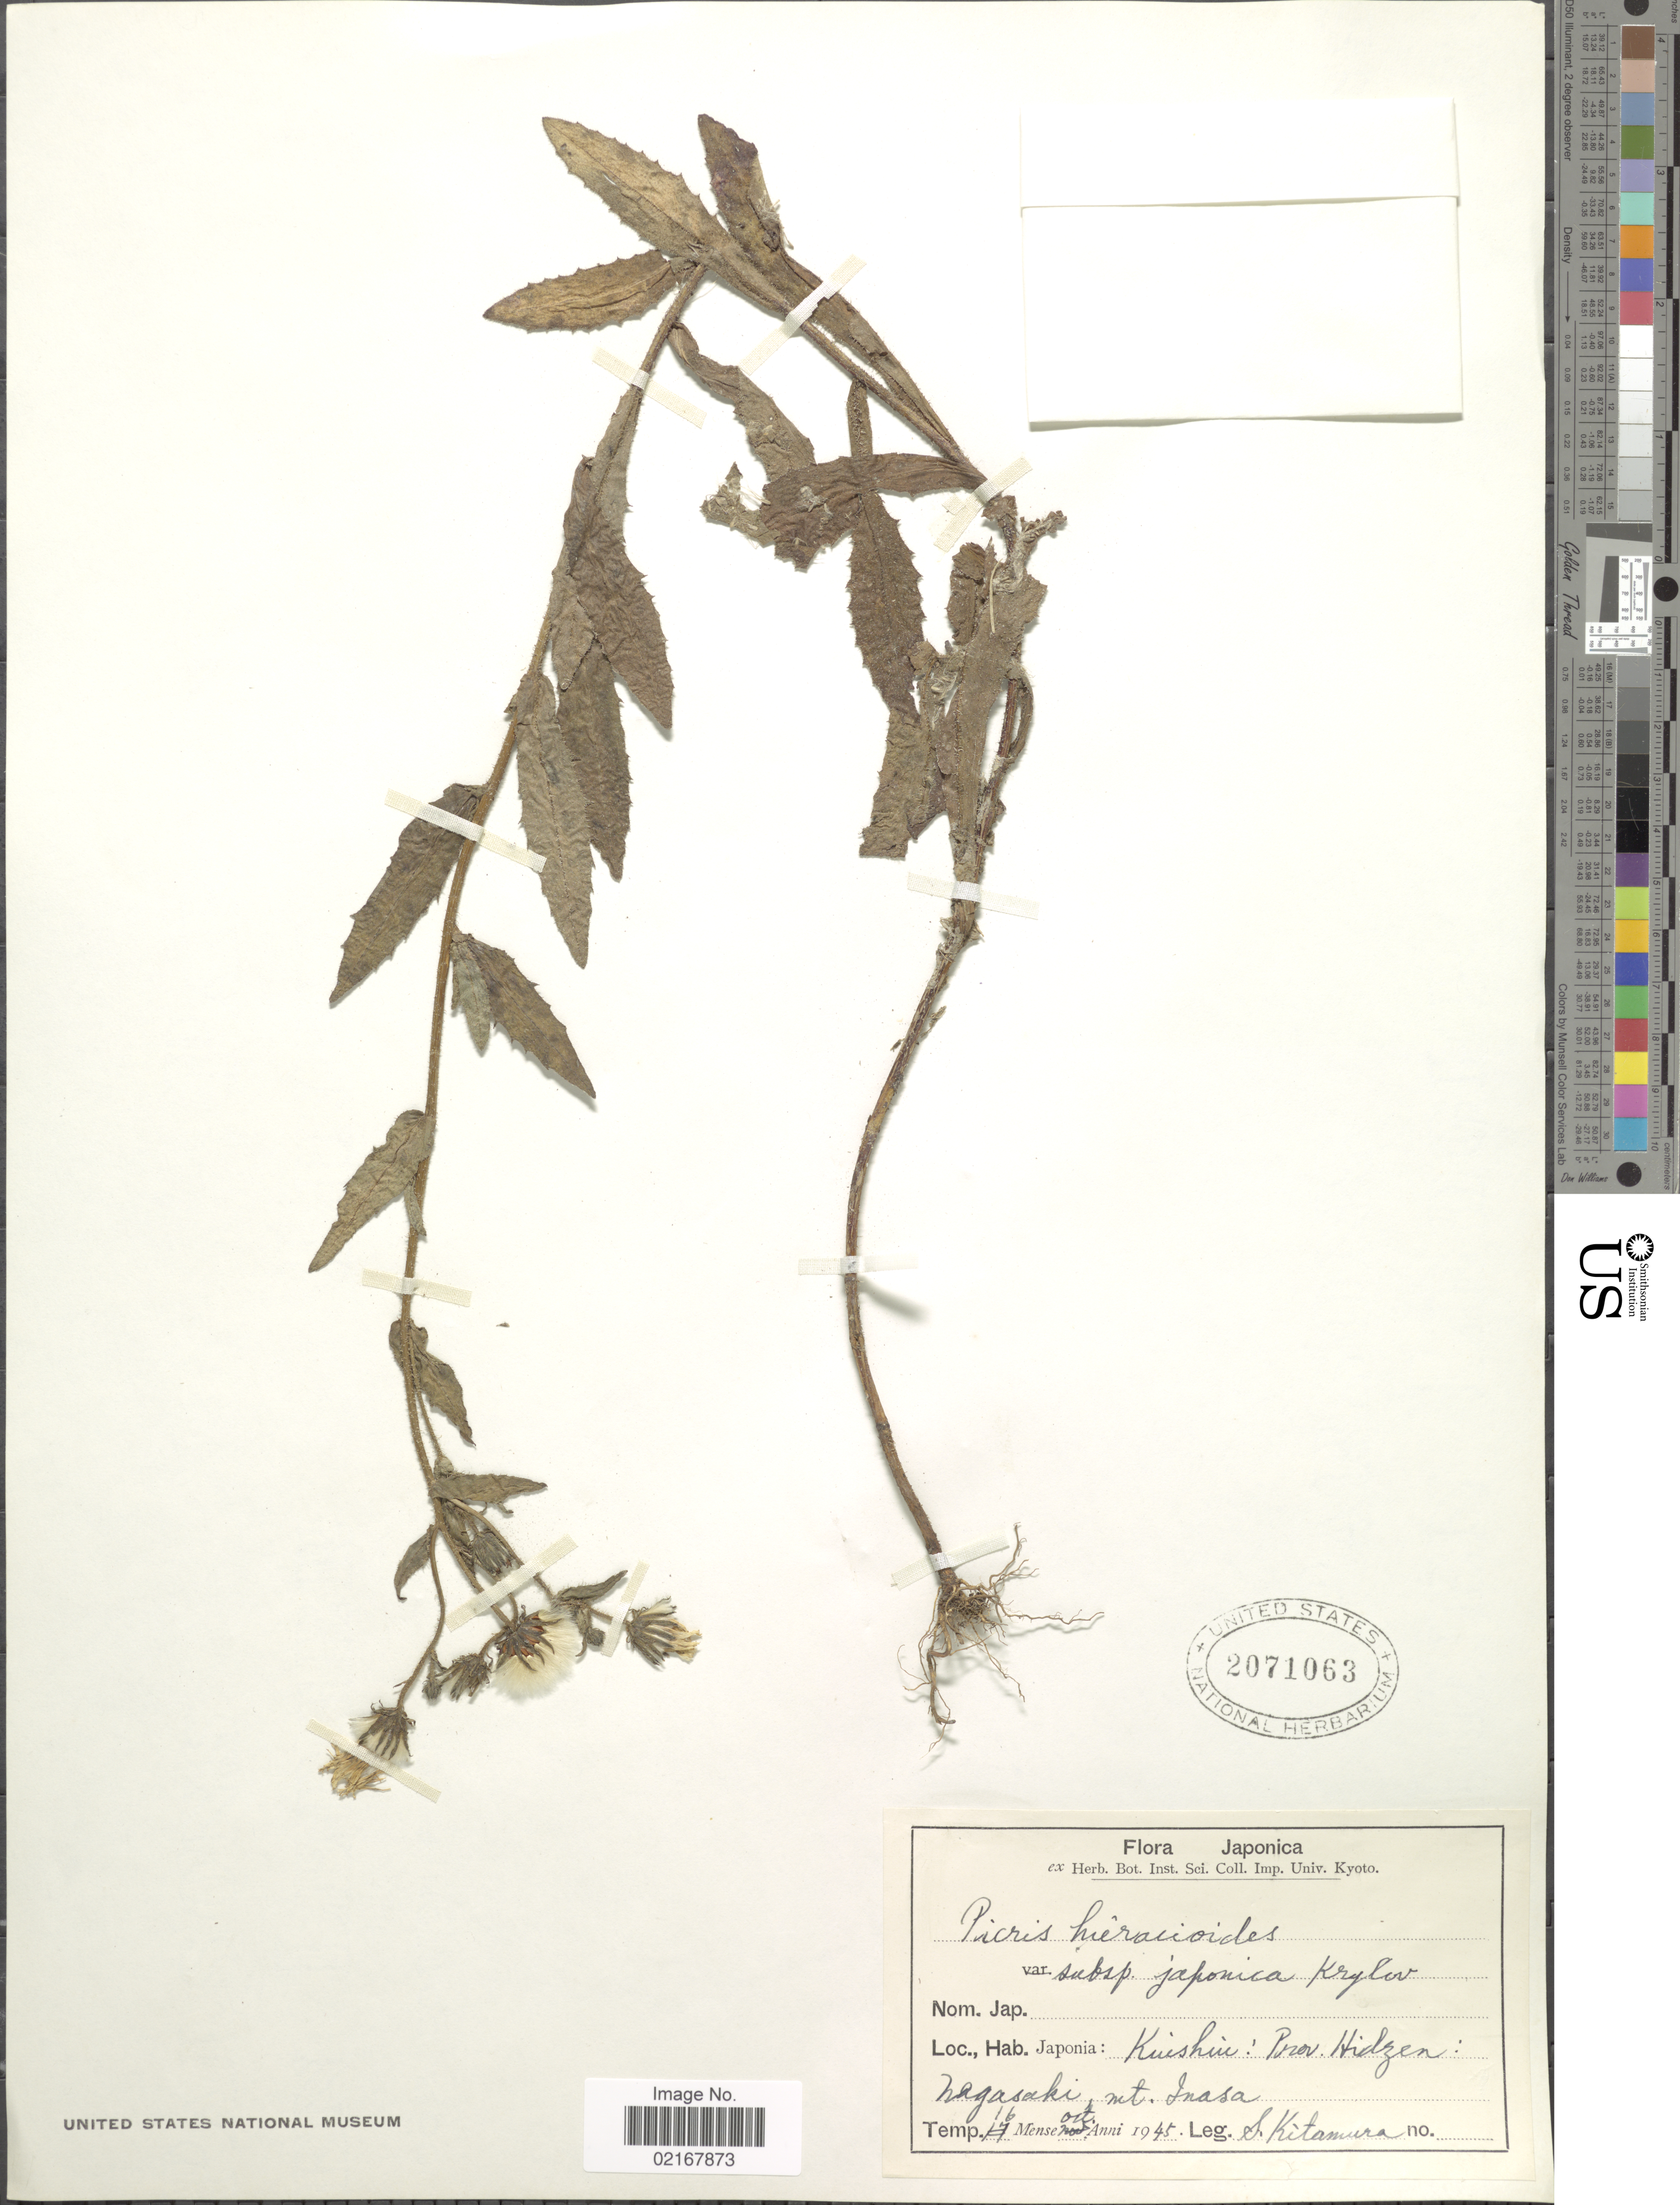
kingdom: Plantae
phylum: Tracheophyta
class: Magnoliopsida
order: Asterales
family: Asteraceae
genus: Picris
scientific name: Picris hieracioides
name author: L.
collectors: S. Kitamura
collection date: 1945-10-16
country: Japan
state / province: Nagasaki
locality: Japonia, Kiushiu, Prov. Hidzen, Nagasaki, Mt. Inasa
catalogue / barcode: US 2071063